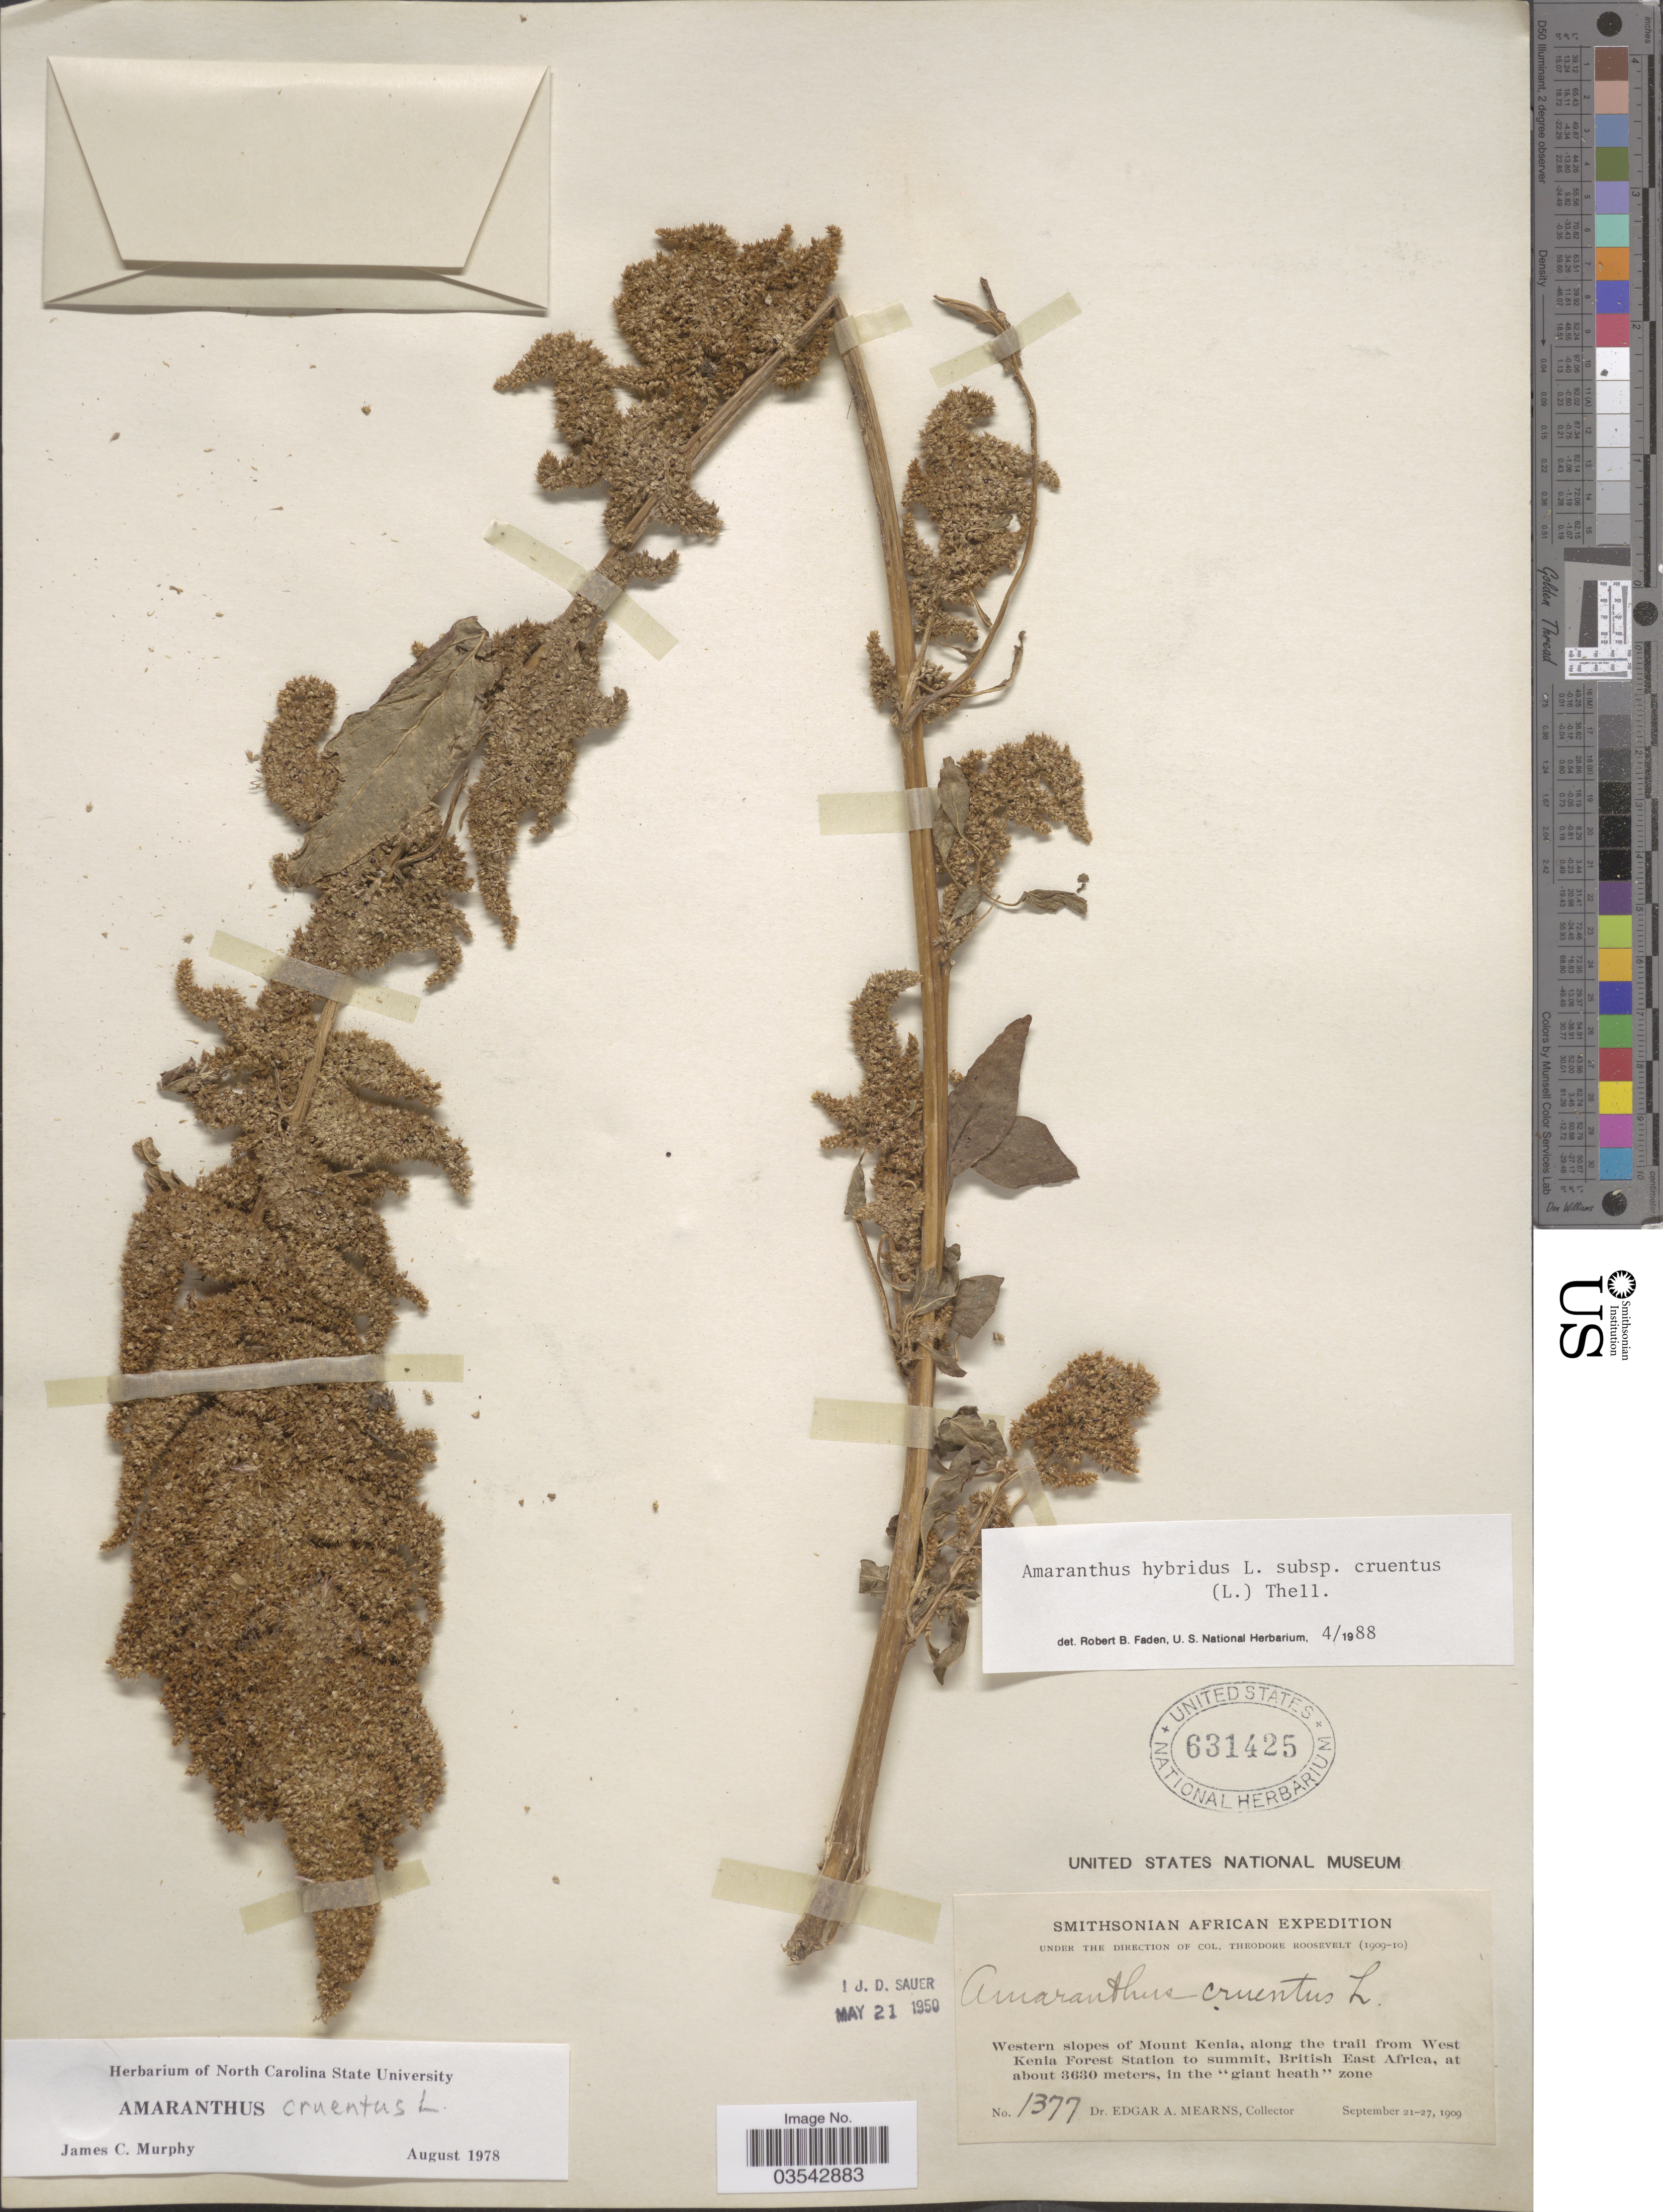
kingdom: Plantae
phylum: Tracheophyta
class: Magnoliopsida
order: Caryophyllales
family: Amaranthaceae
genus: Amaranthus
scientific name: Amaranthus hybridus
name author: L.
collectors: E. A. Mearns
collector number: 1377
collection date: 1909-09-21/1909-09-27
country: Kenya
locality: Western slopes of Mount Kenia, along the rail from West Kenia Forest Station to summit, British East Africa, in the "giant heath" zone.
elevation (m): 3630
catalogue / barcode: US 631425